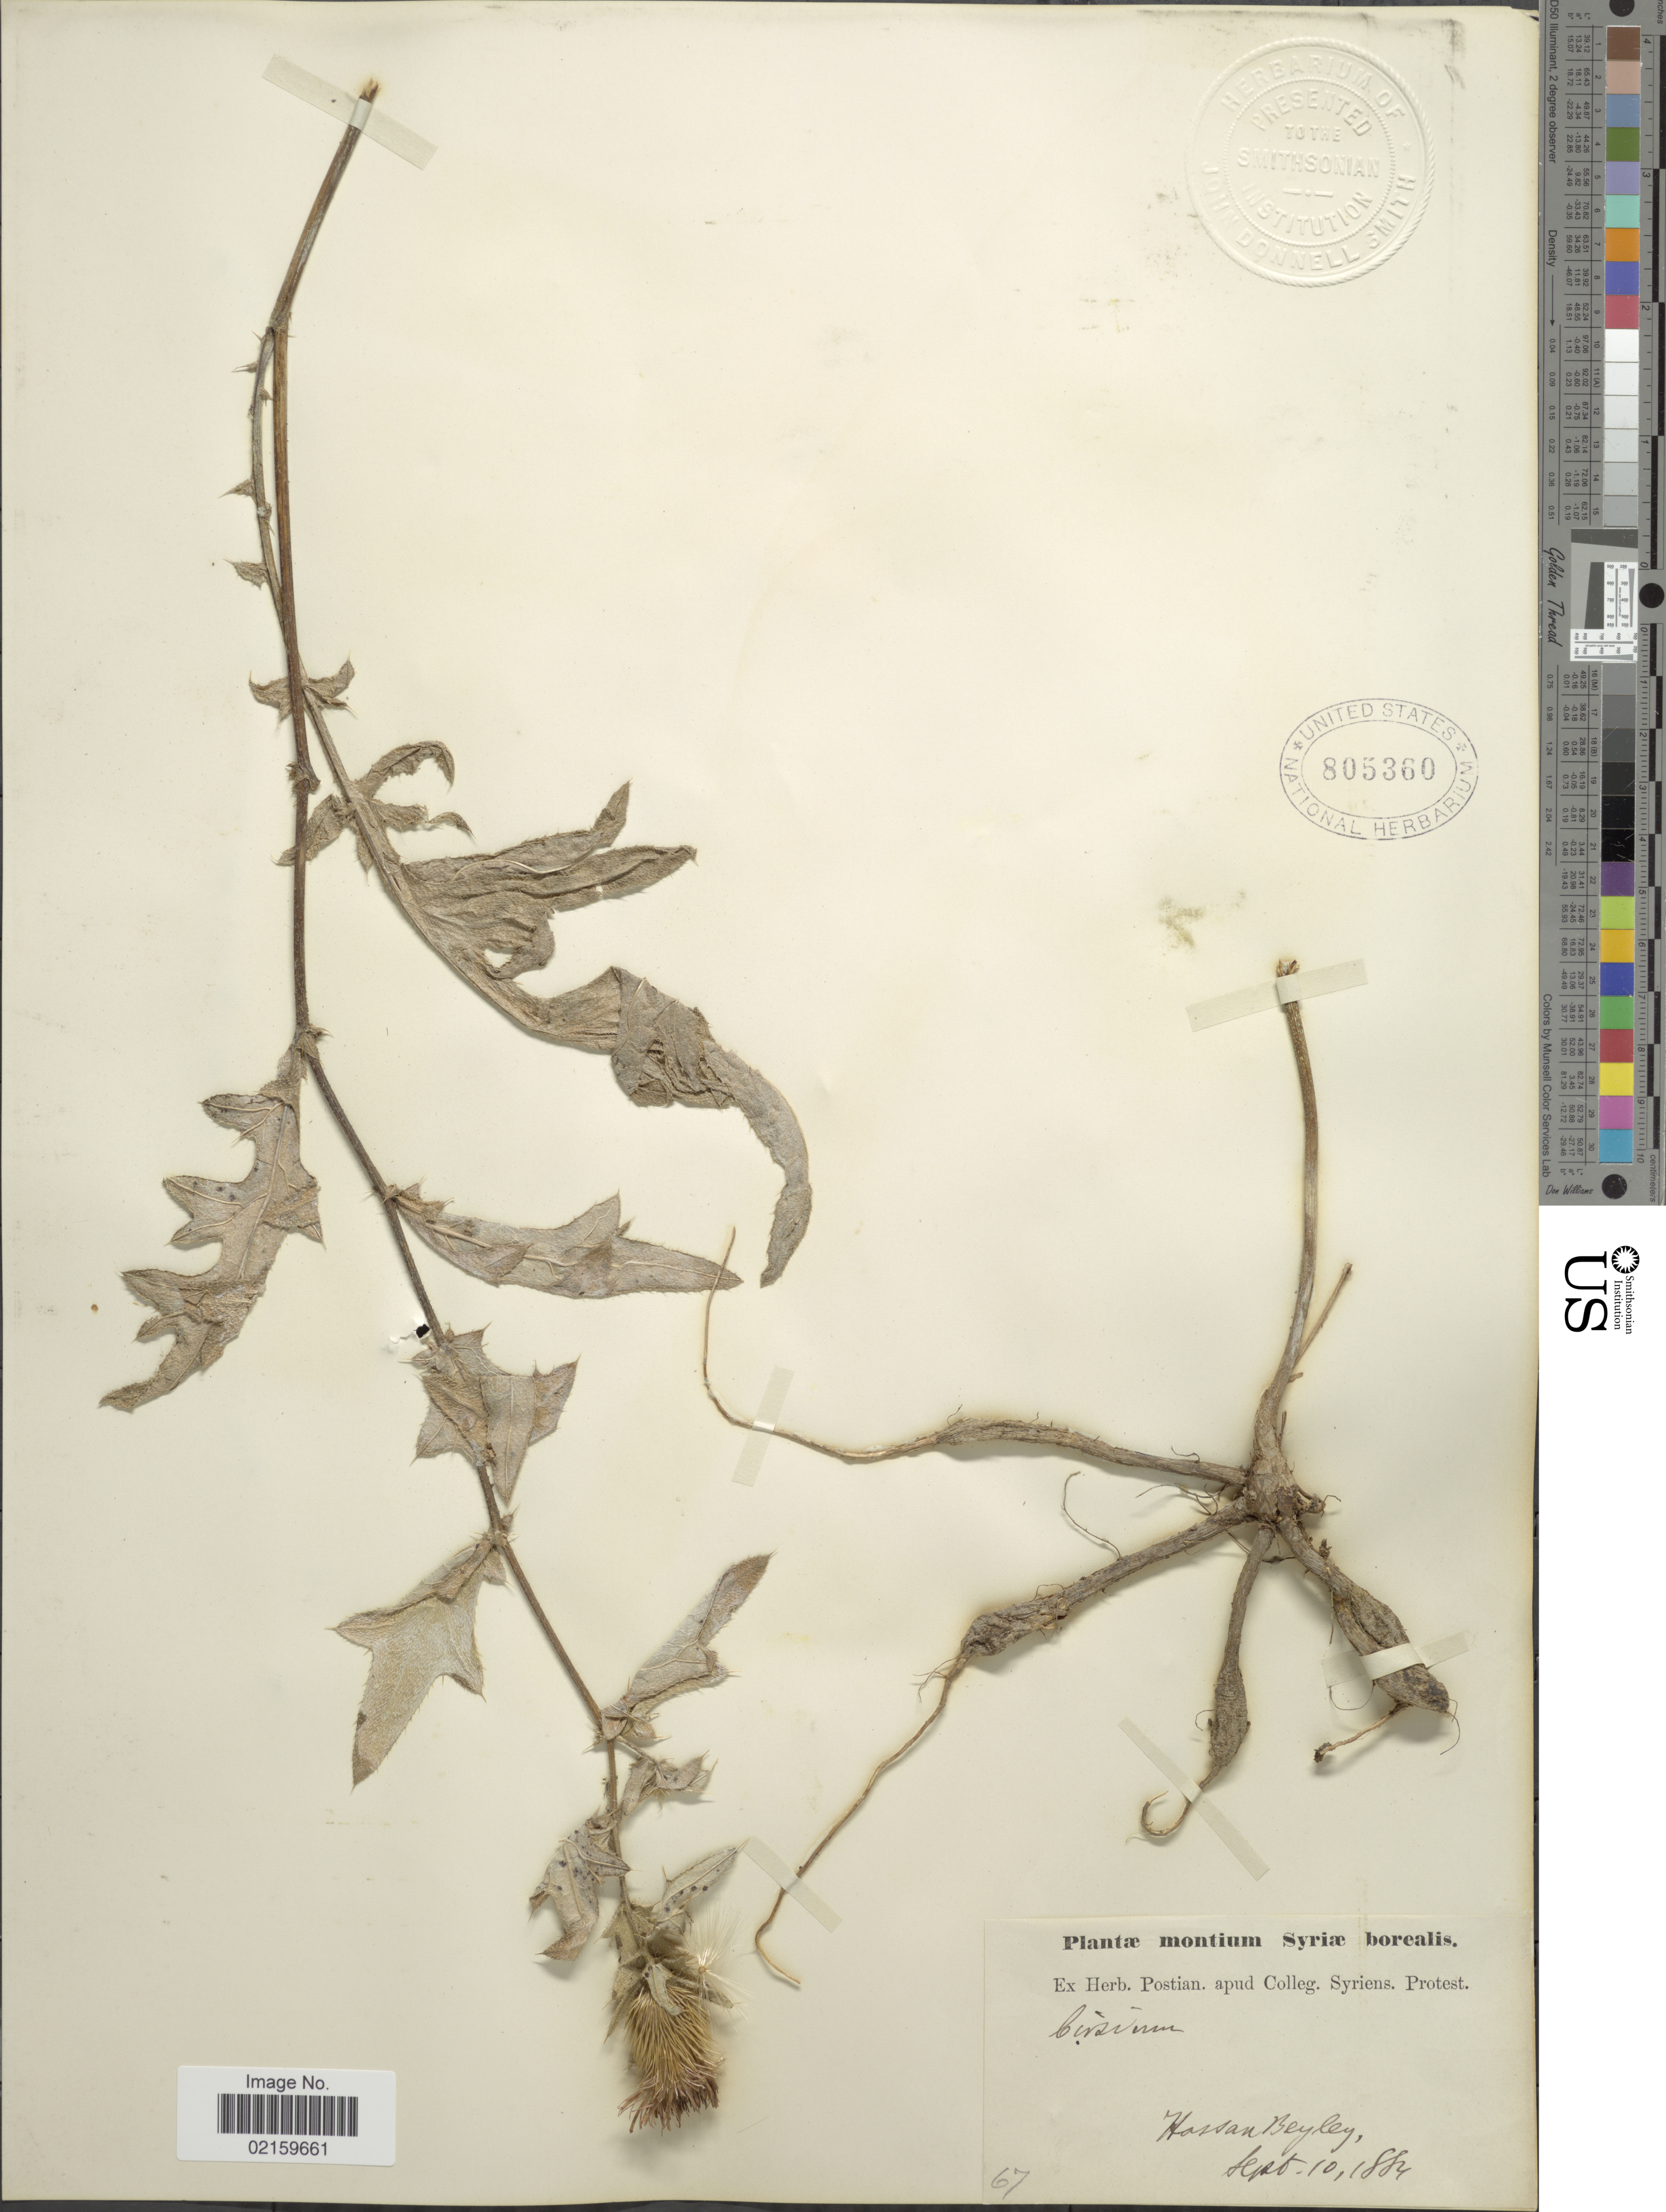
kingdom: Plantae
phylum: Tracheophyta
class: Magnoliopsida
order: Asterales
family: Asteraceae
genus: Cirsium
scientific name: Cirsium sp.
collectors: ex herb. Postian. apud Colleg. Syriens. Protest. USE "Fannie P. A. Shepard" (10308853) AS PRIMARY COLLECTOR INSTEAD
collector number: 67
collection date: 1884-09-10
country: Syria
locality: Hassan Beyley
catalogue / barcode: US 805360